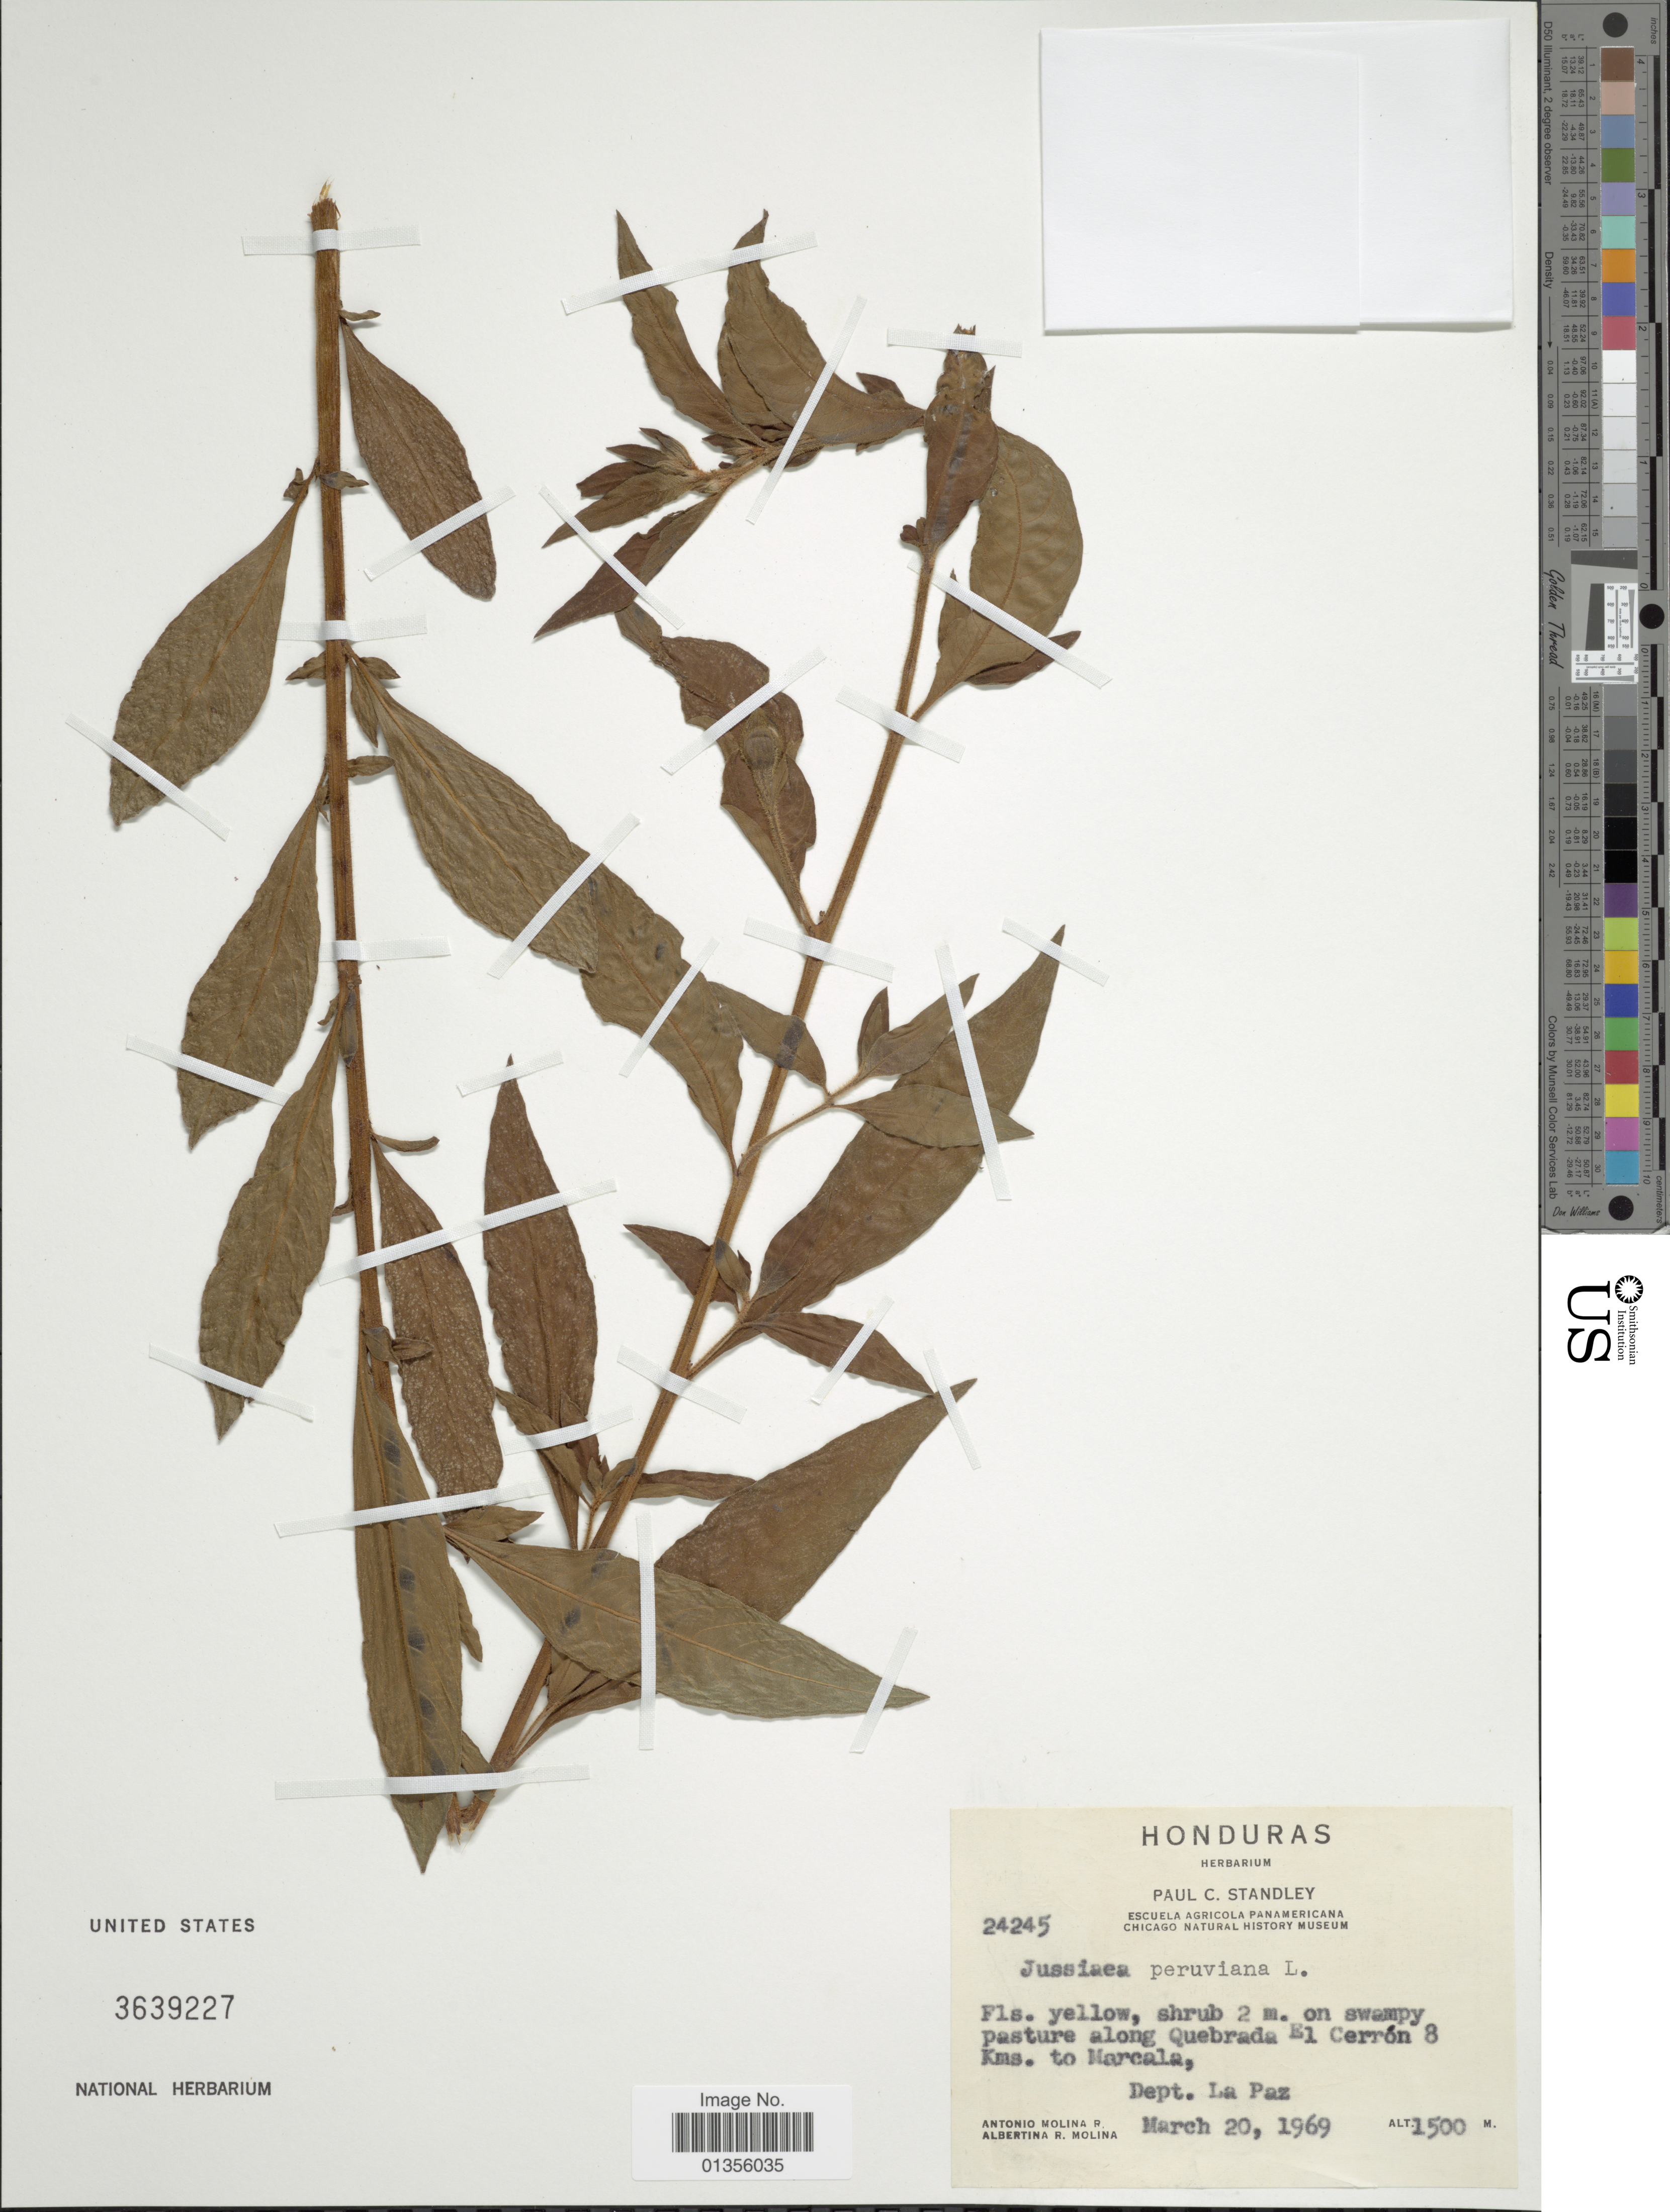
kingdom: Plantae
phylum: Tracheophyta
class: Magnoliopsida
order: Myrtales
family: Onagraceae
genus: Ludwigia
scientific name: Ludwigia peruviana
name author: (L.) H. Hara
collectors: A. Molina R. & A. R. Molina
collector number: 24245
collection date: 1969-03-20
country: Honduras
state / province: La Paz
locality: On swampy pasture along Quebrada El Cerrón 8 Kms. to Marcala, Dept. La Paz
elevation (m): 1500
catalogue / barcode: US 3639227